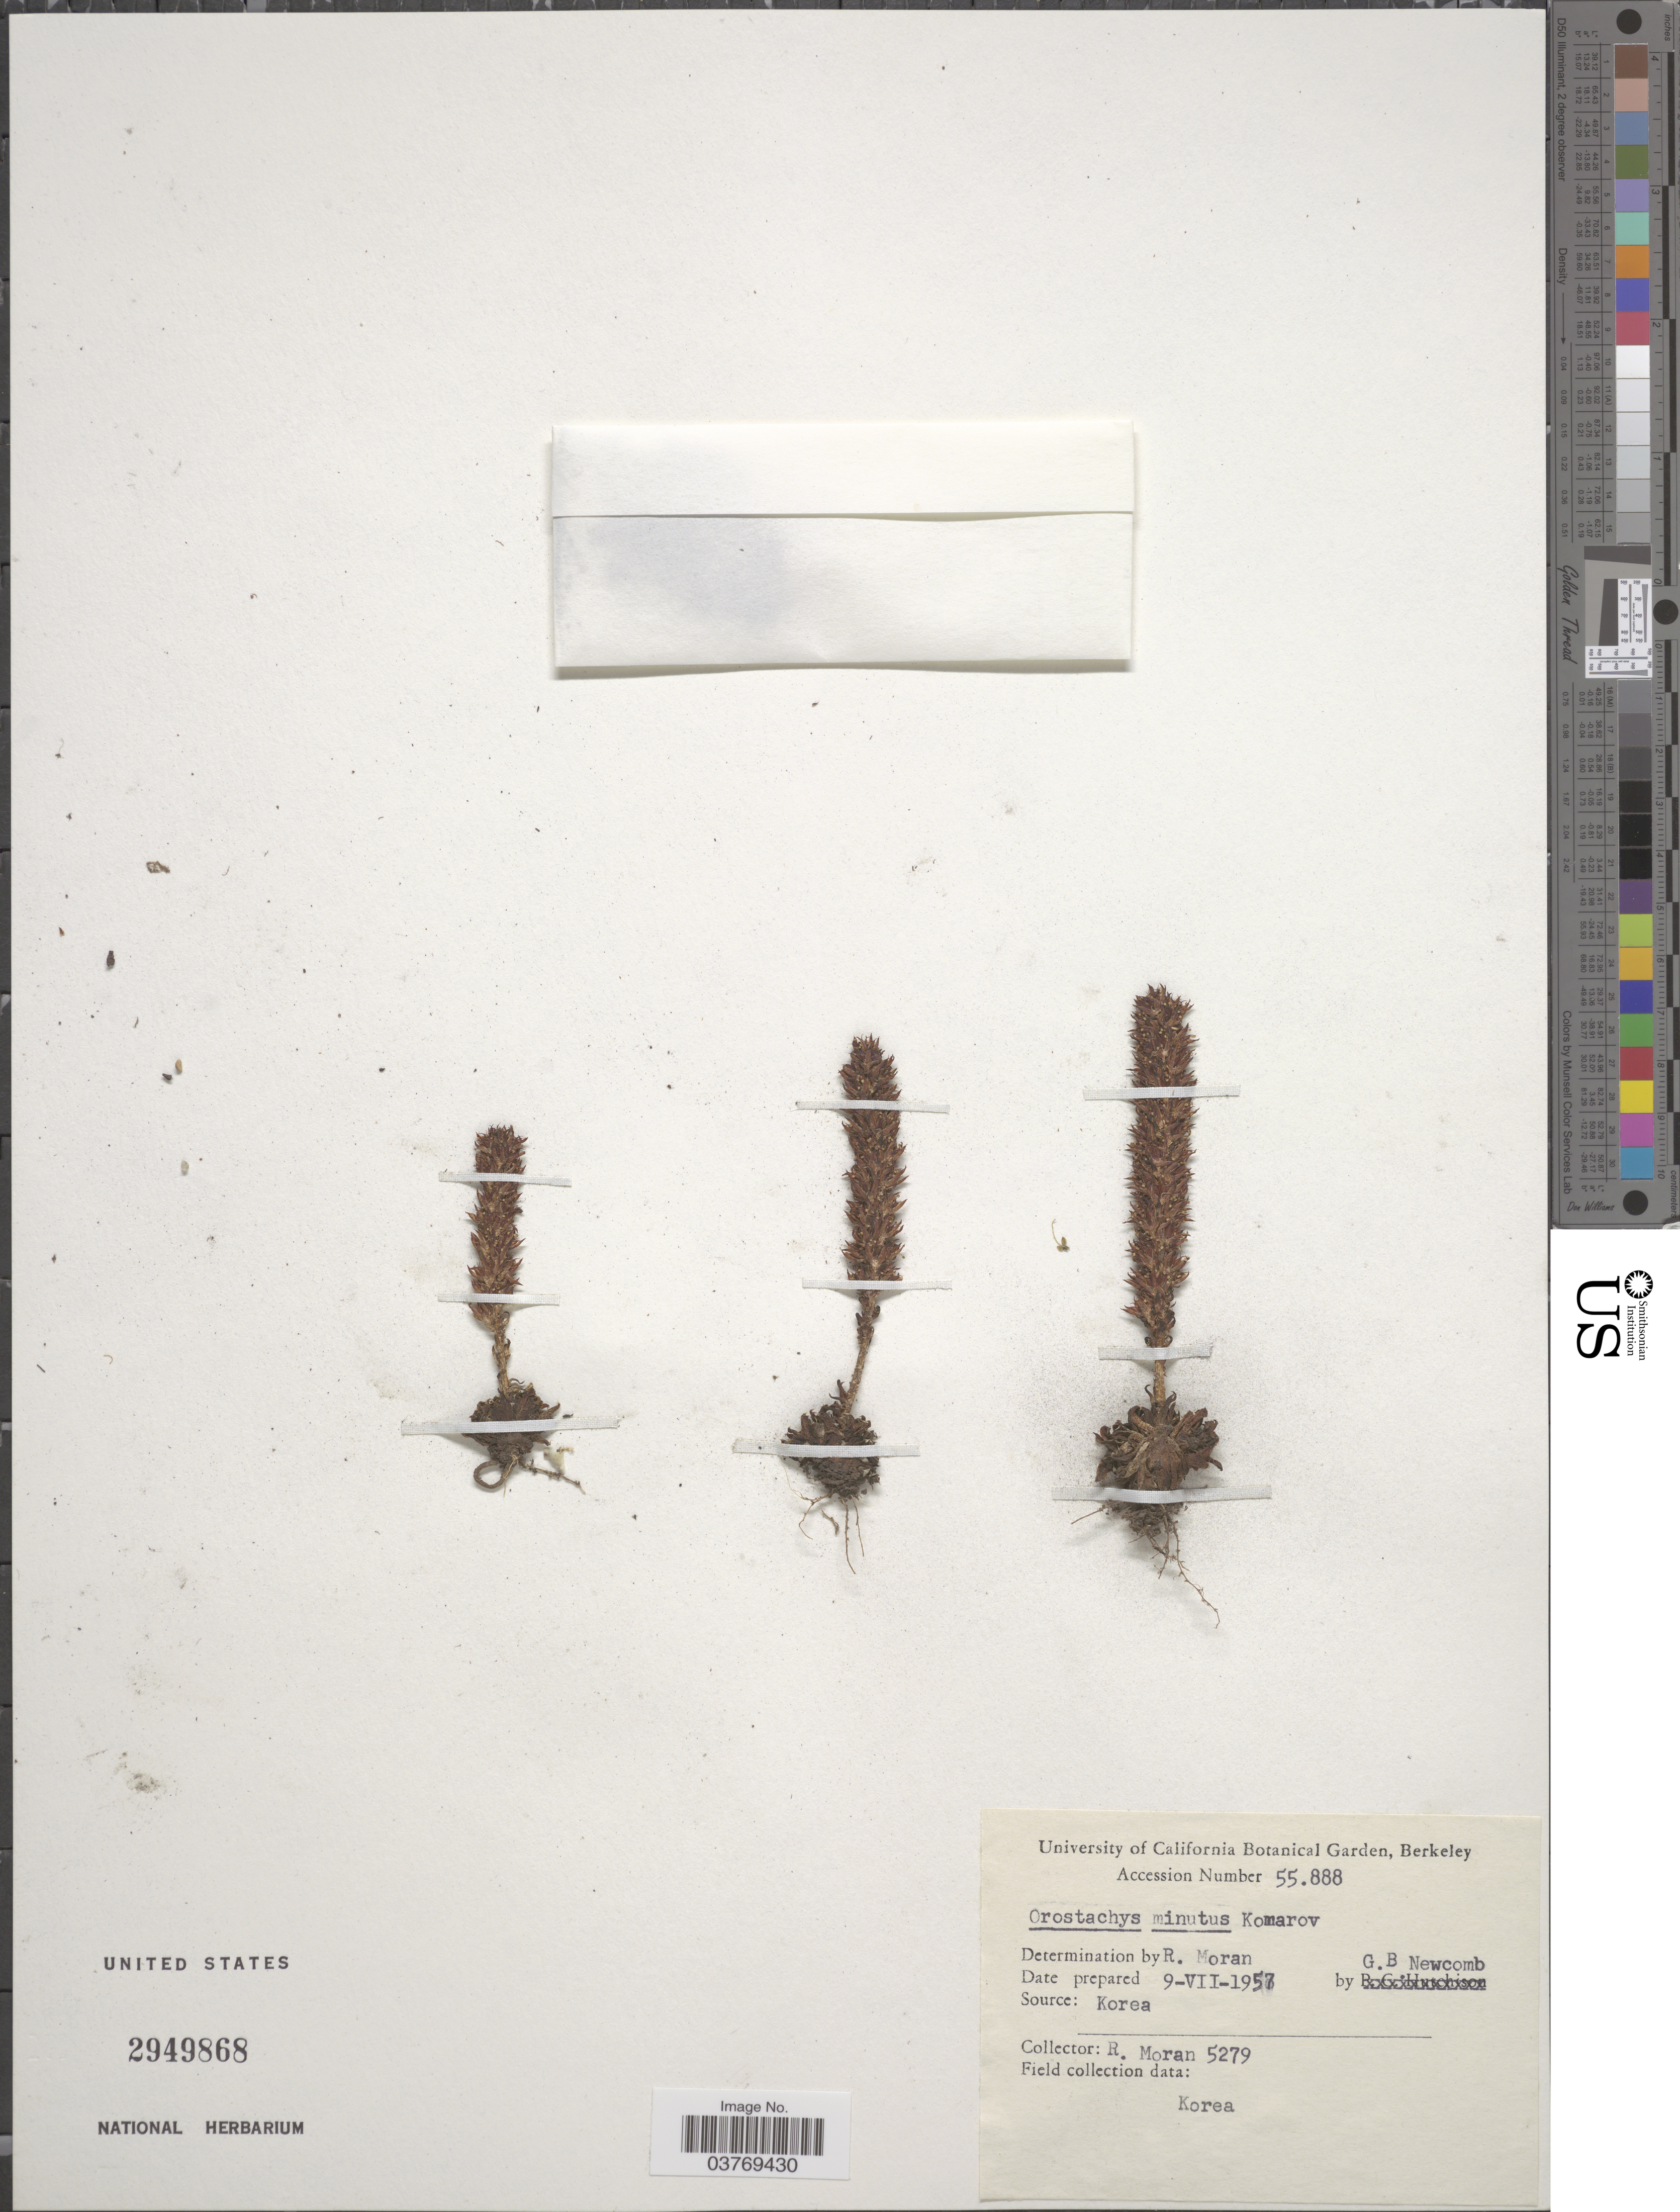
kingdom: Plantae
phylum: Tracheophyta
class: Magnoliopsida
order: Saxifragales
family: Crassulaceae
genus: Orostachys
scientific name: Orostachys minuta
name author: (Kom.) A. Berger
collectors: G. B. Newcomb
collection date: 1957-07-09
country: United States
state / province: California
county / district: Alameda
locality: University of California Botanical Garden, Berkeley.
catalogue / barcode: US 2949868